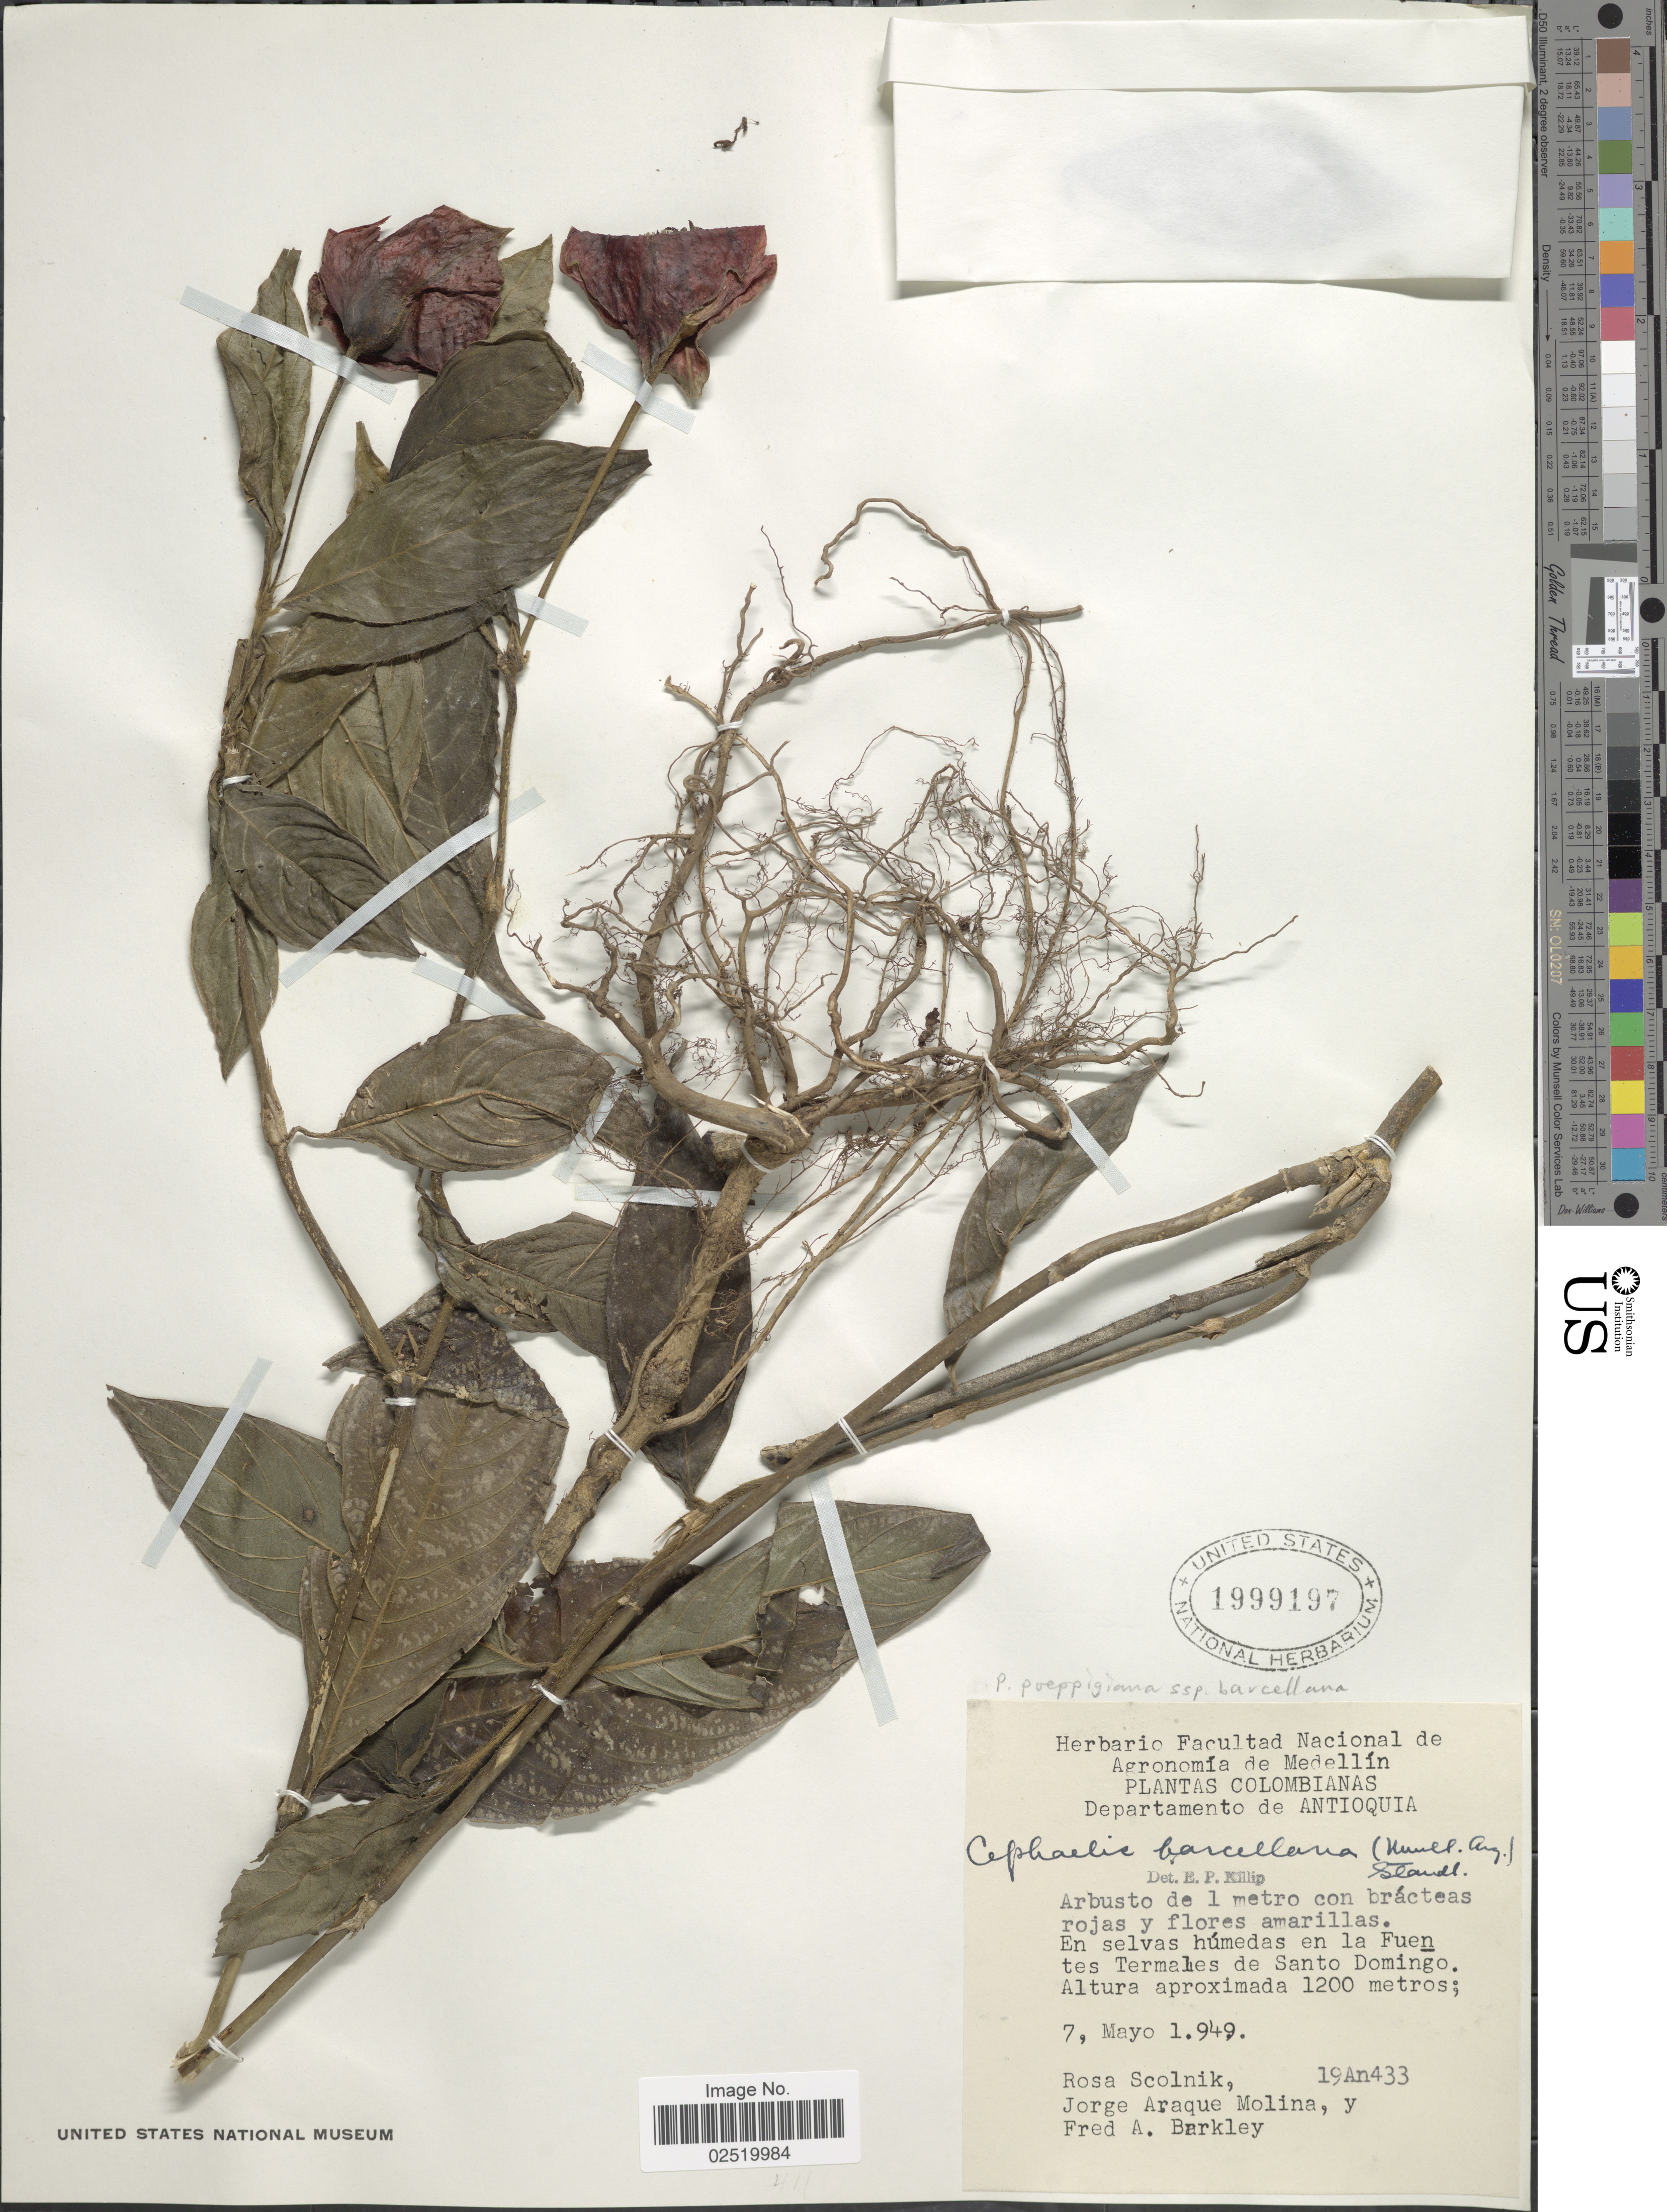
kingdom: Plantae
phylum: Tracheophyta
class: Magnoliopsida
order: Gentianales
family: Rubiaceae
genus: Psychotria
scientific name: Psychotria poeppigiana subsp. barcellana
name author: (Müll. Arg.) Steyerm.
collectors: R. Scolnik, J. Araque Molina & F. A. Barkley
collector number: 19An433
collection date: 1949-05-07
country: Colombia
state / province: Antioquia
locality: Departamento de Antioquia, En selvas humedas en la Fuentes Termales de Santo Domingo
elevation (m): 1200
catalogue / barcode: US 1999197